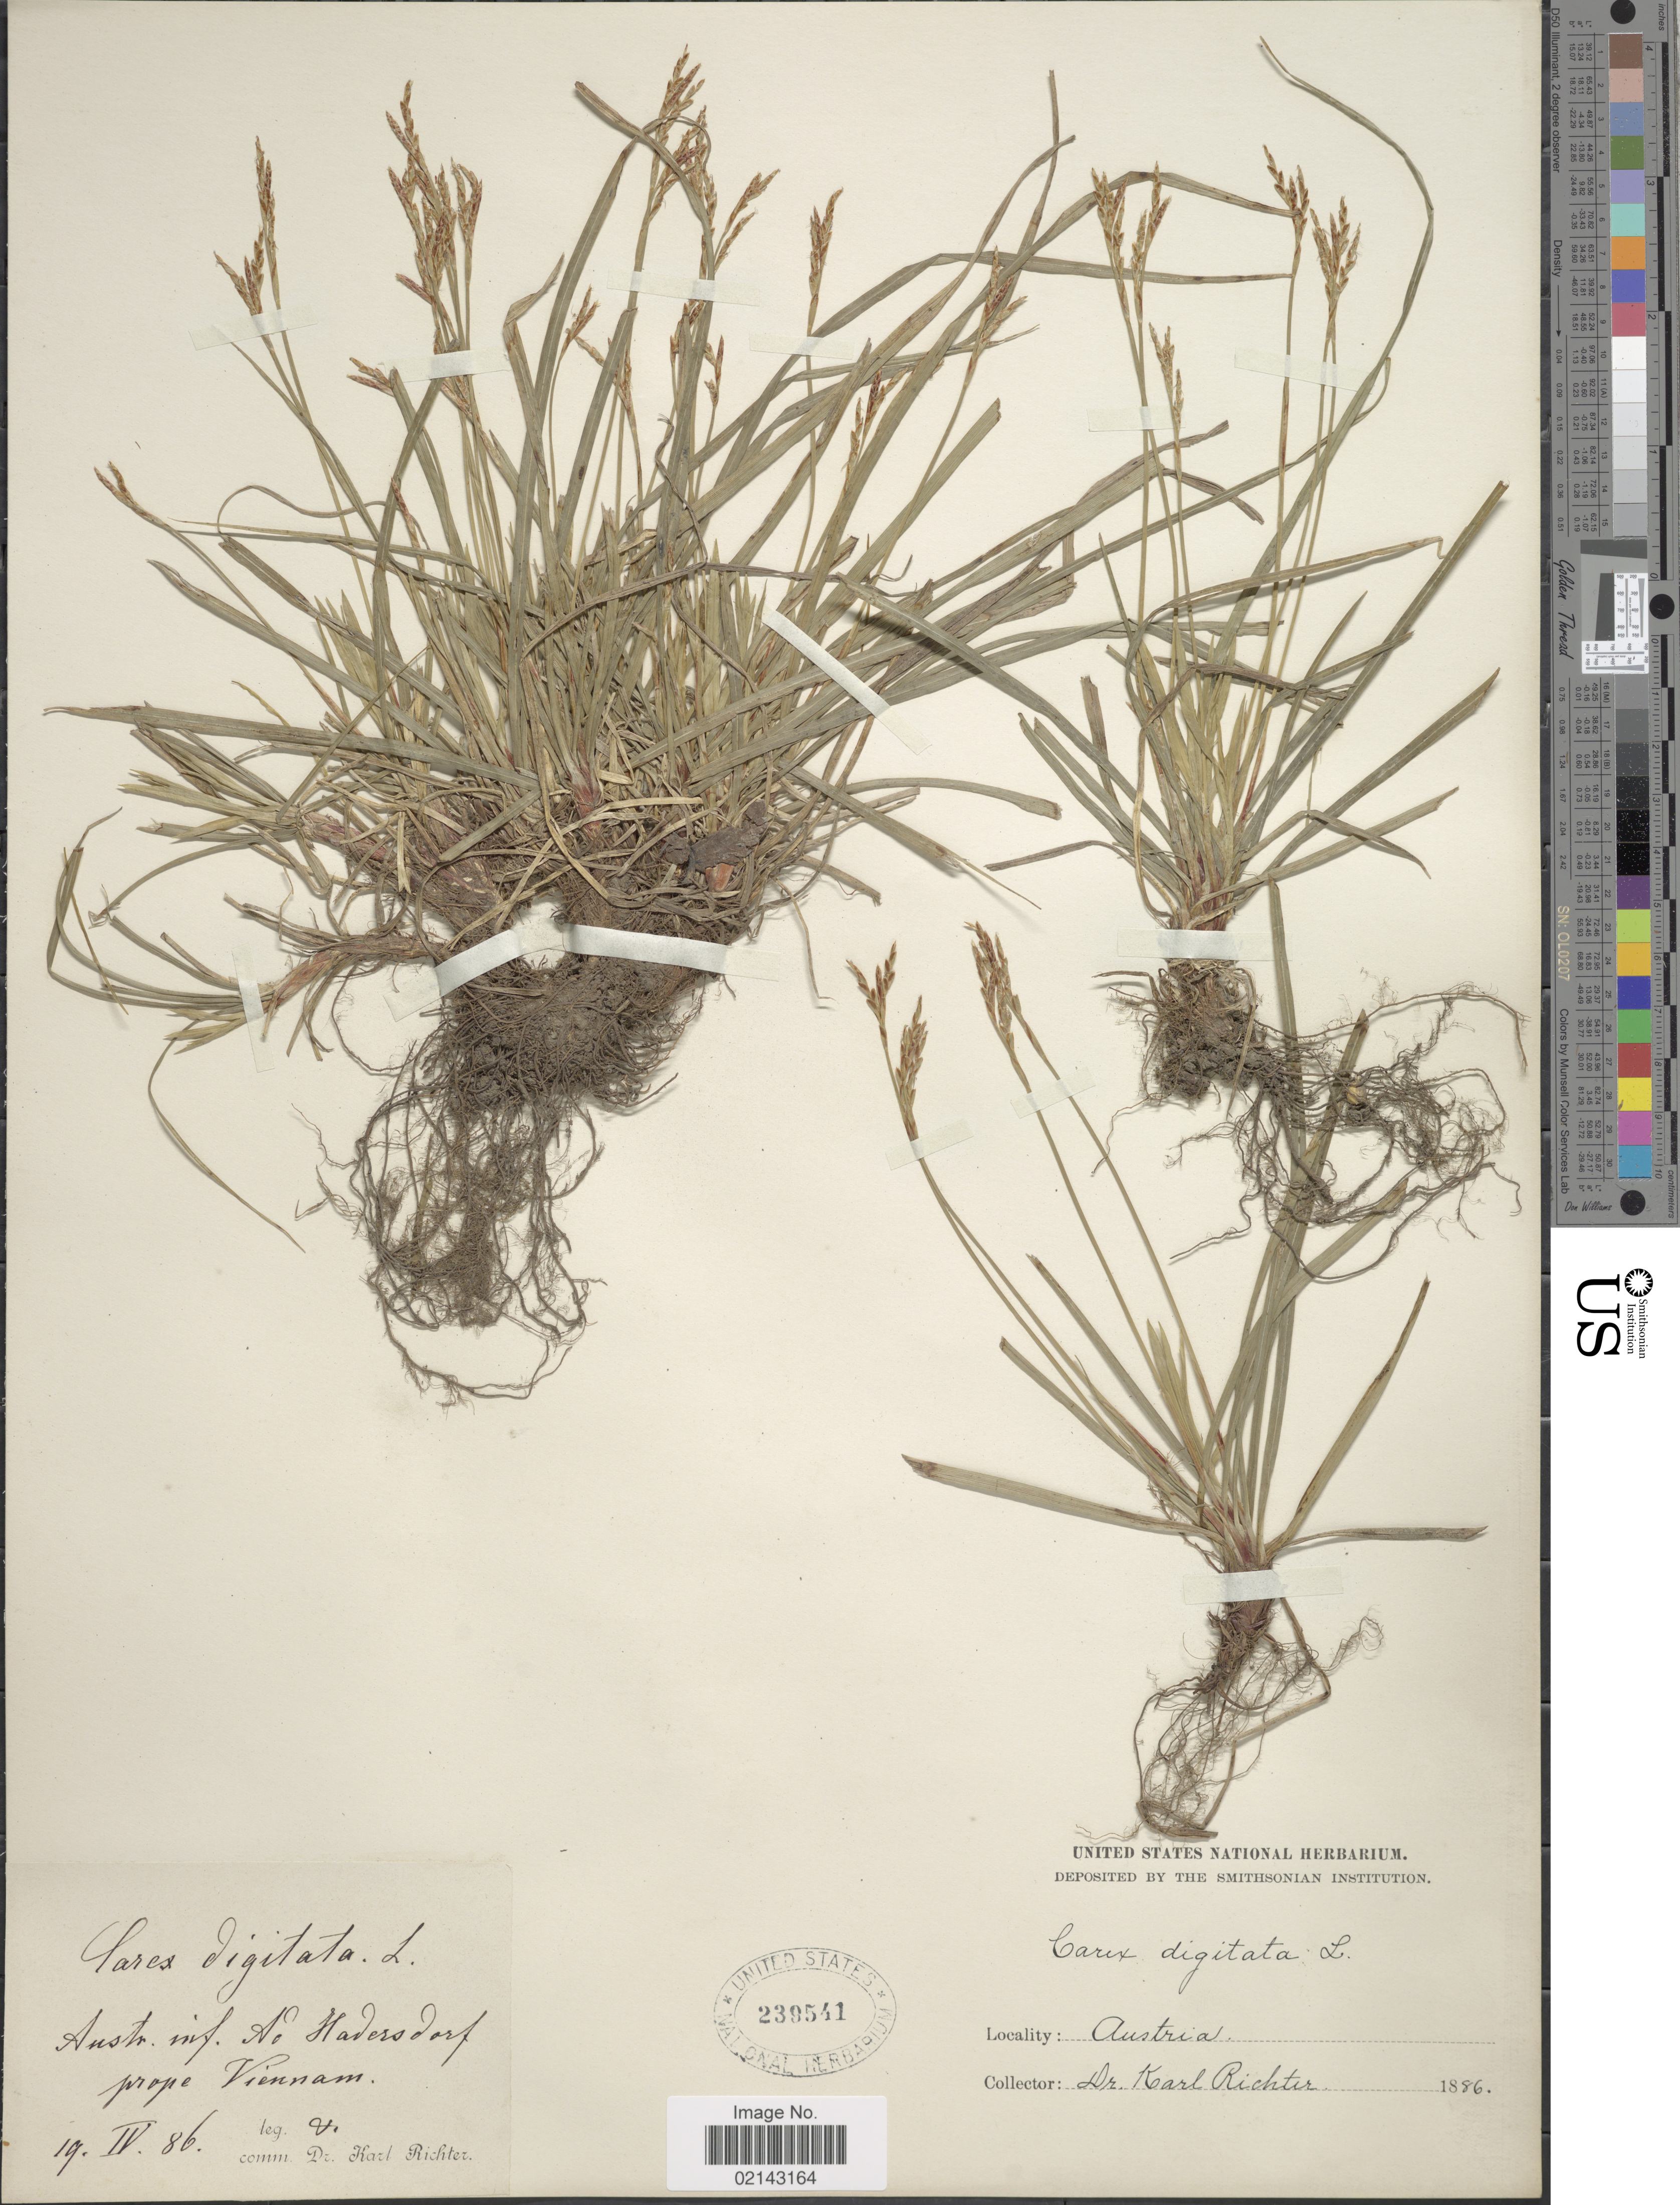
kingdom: Plantae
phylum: Tracheophyta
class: Liliopsida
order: Poales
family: Cyperaceae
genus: Carex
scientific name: Carex digitata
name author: L.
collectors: K. Richter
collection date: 1886-04-19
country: Austria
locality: Austr. inf. De Hadersdorf prope Viennam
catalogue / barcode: US 239541